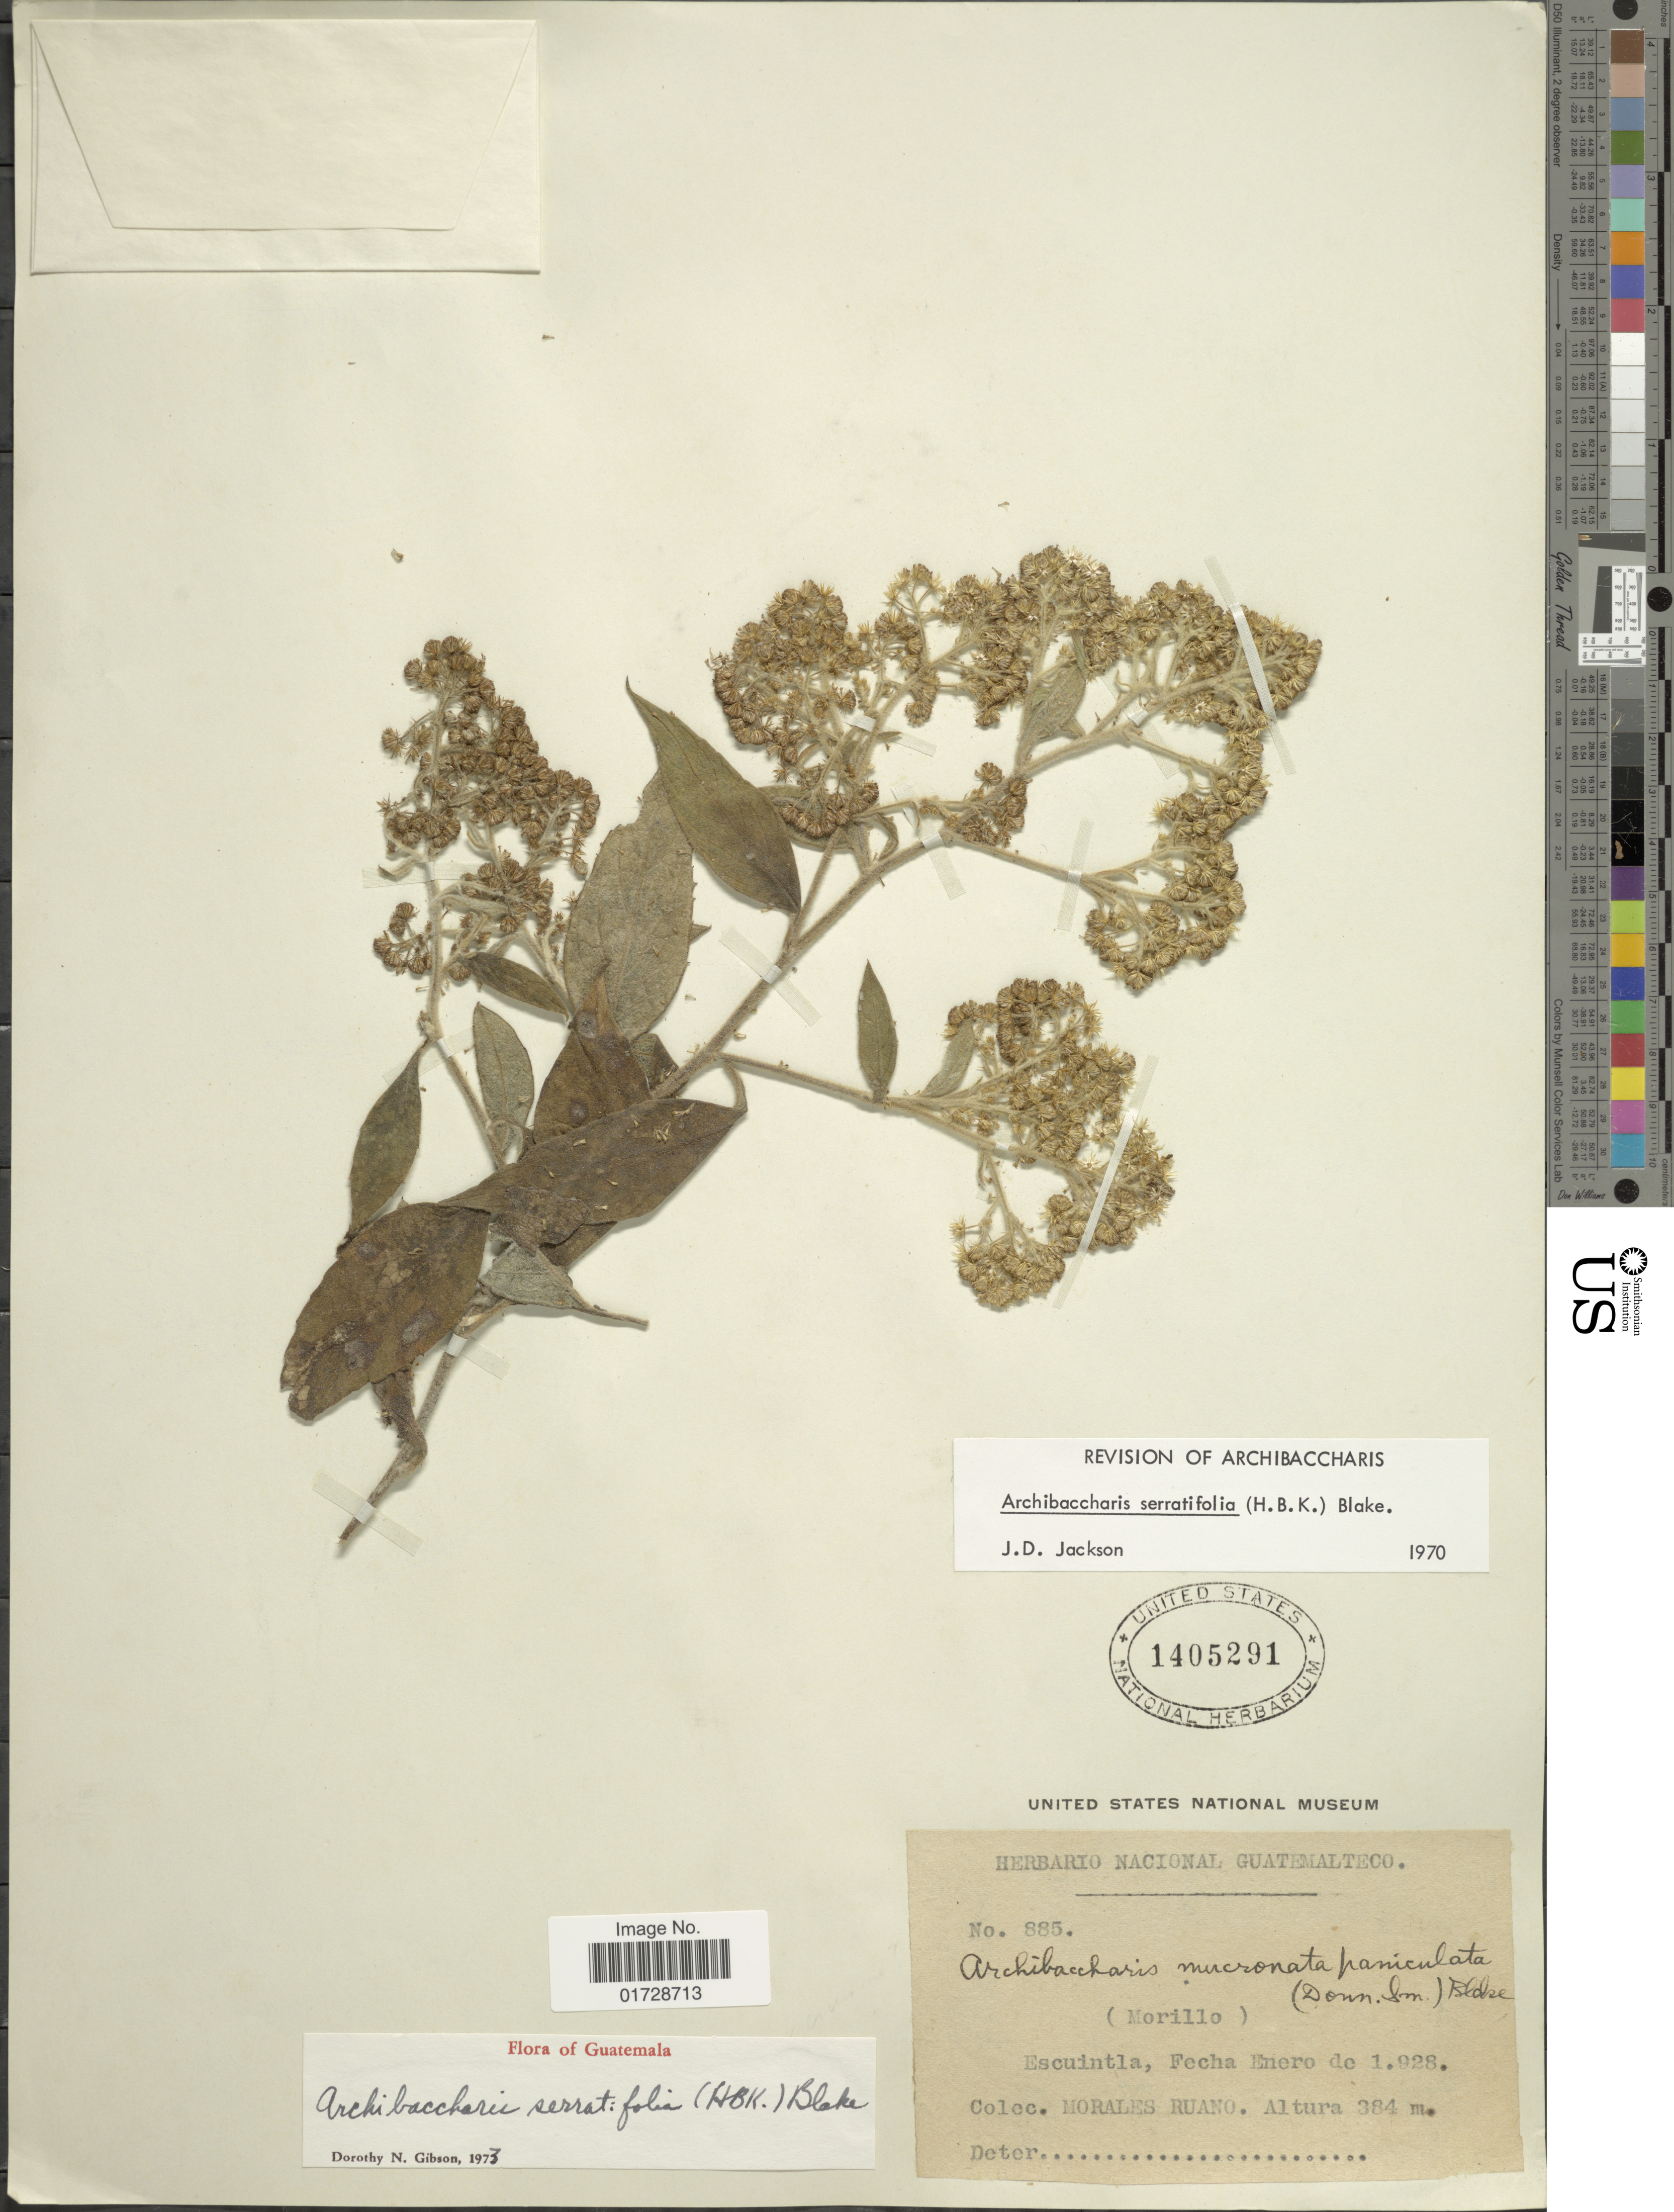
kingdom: Plantae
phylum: Tracheophyta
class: Magnoliopsida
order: Asterales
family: Asteraceae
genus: Archibaccharis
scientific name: Archibaccharis serratifolia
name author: (Kunth) S.F. Blake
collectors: M. Ruano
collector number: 885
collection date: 1928-01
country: Guatemala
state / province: Escuintla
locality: Morillo, Escuintla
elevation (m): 384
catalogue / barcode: US 1405291